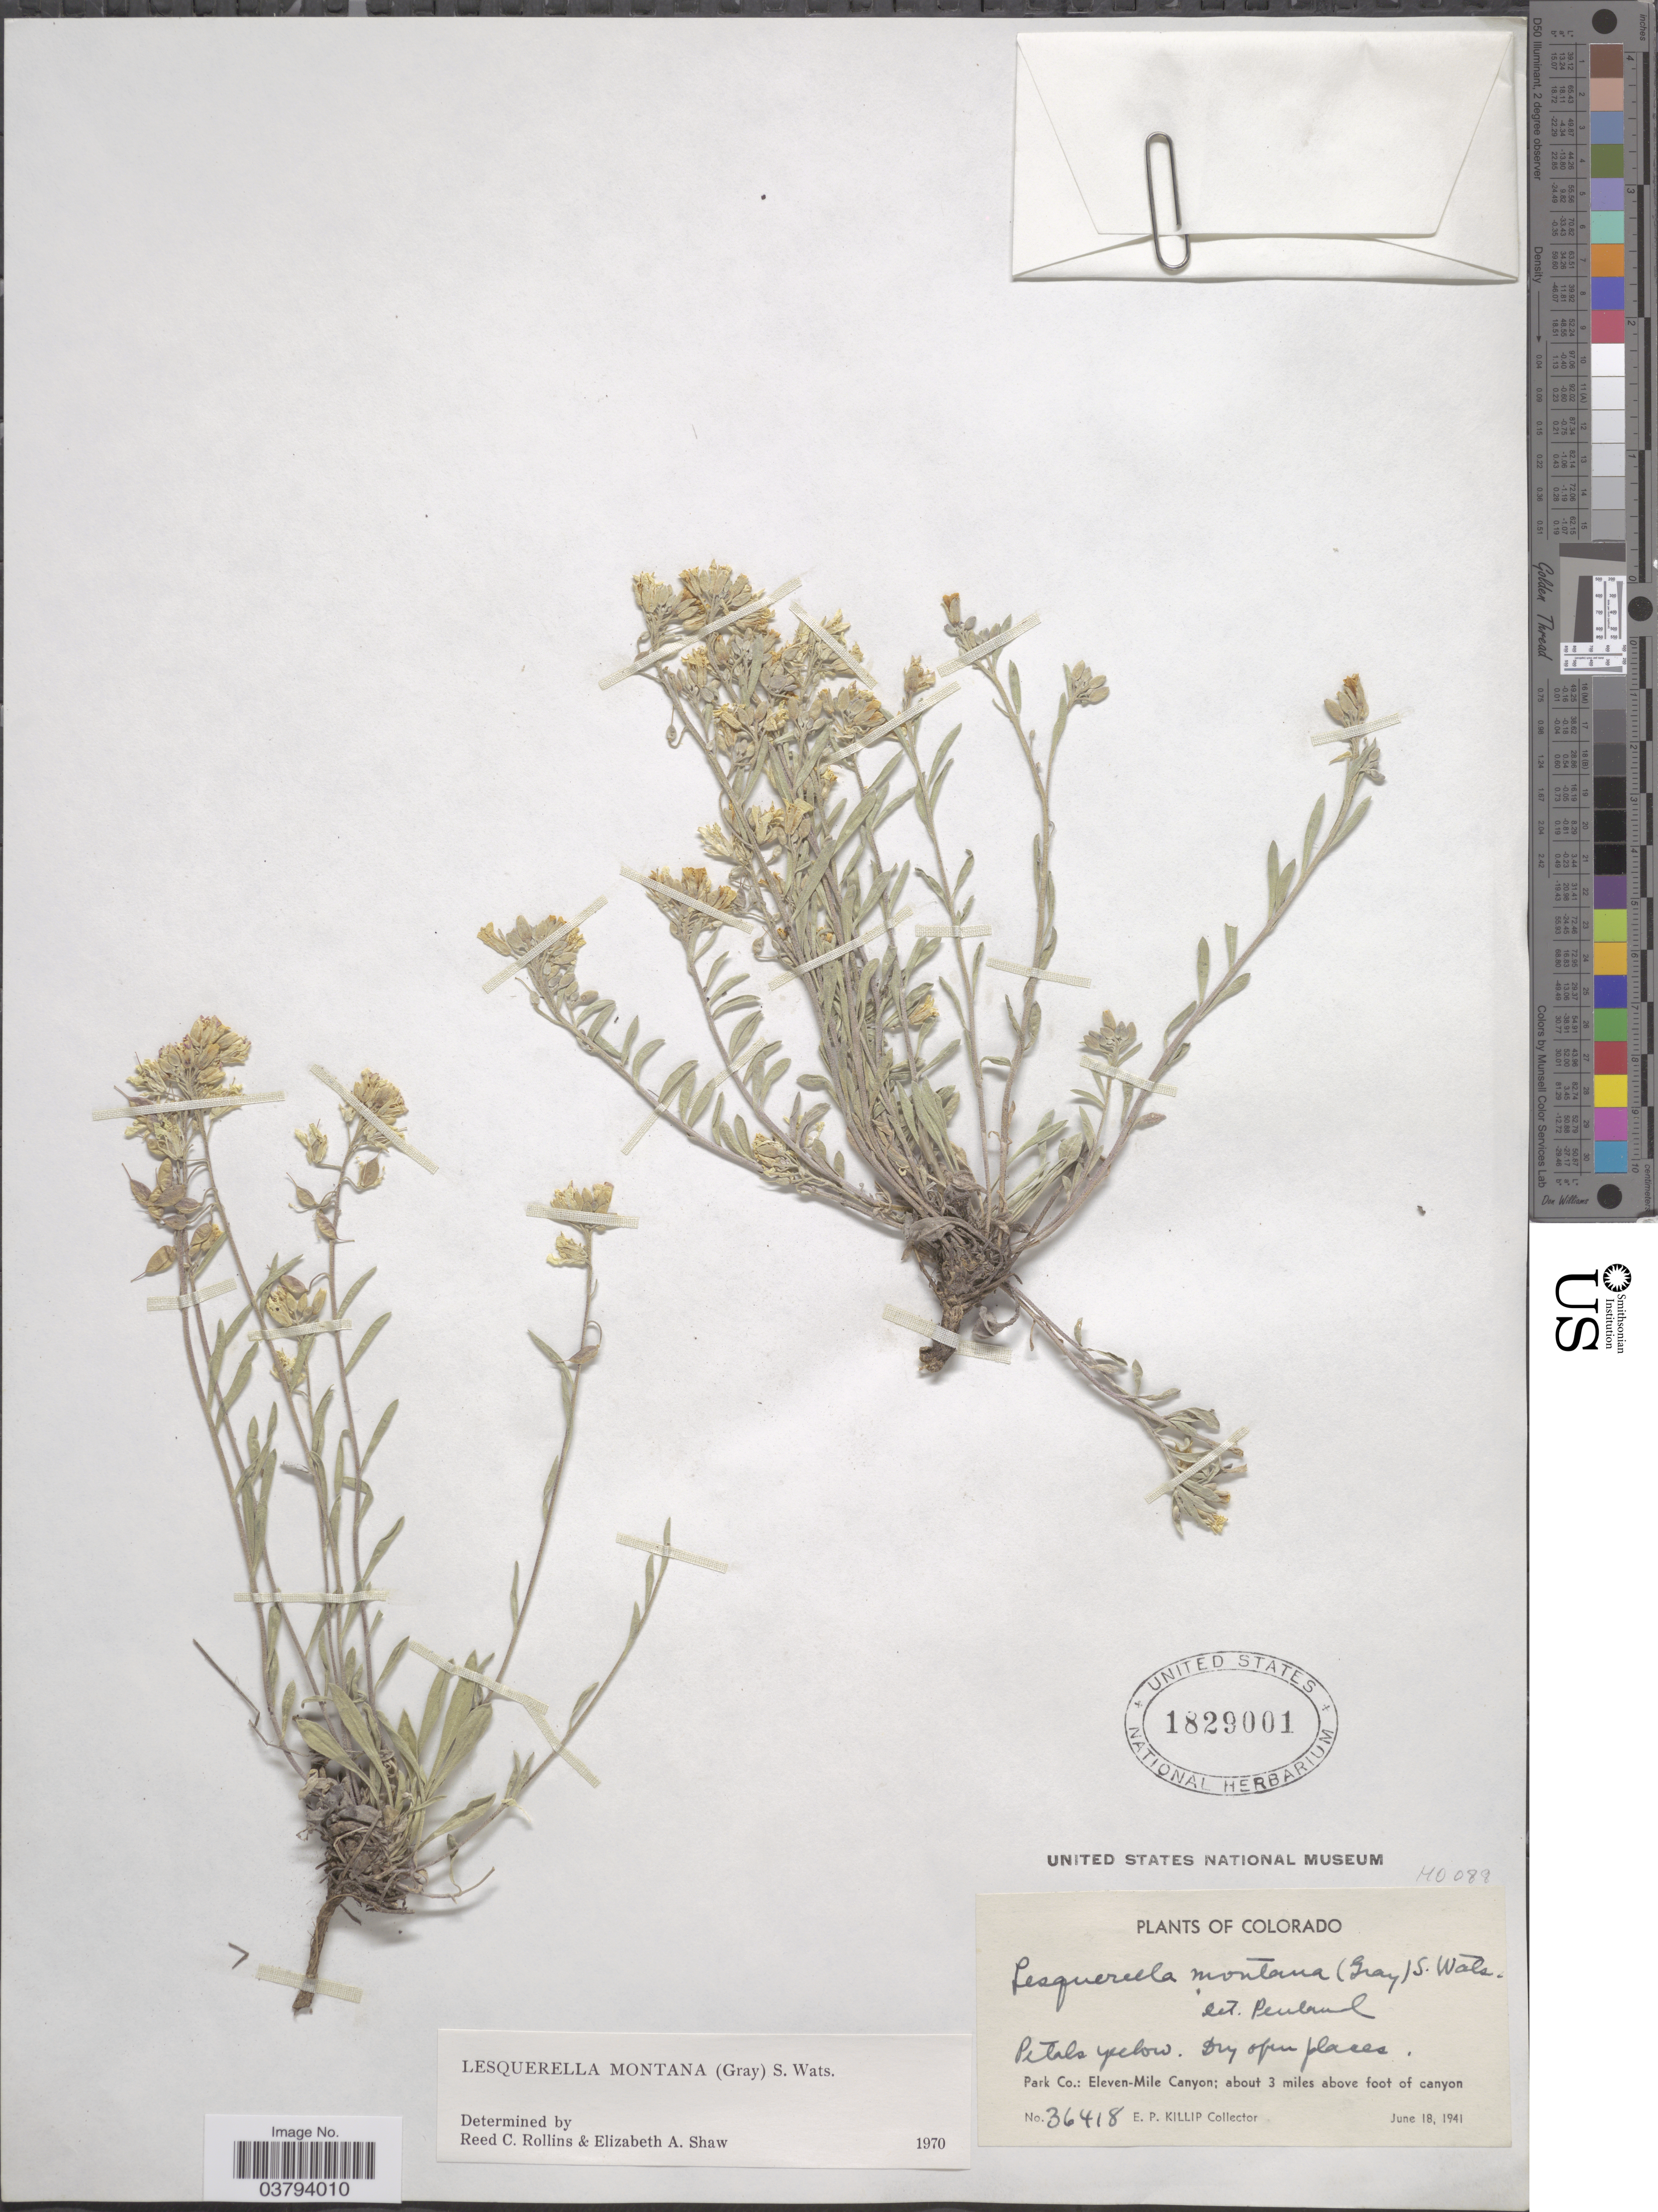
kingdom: Plantae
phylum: Tracheophyta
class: Magnoliopsida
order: Brassicales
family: Brassicaceae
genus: Lesquerella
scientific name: Lesquerella montana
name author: (A. Gray) S. Watson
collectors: E. P. Killip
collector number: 36418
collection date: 1941-06-18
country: United States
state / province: Colorado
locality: Park Co.: Eleven-Mile Canyon; about 3 miles above foot of canyon.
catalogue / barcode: US 1829001